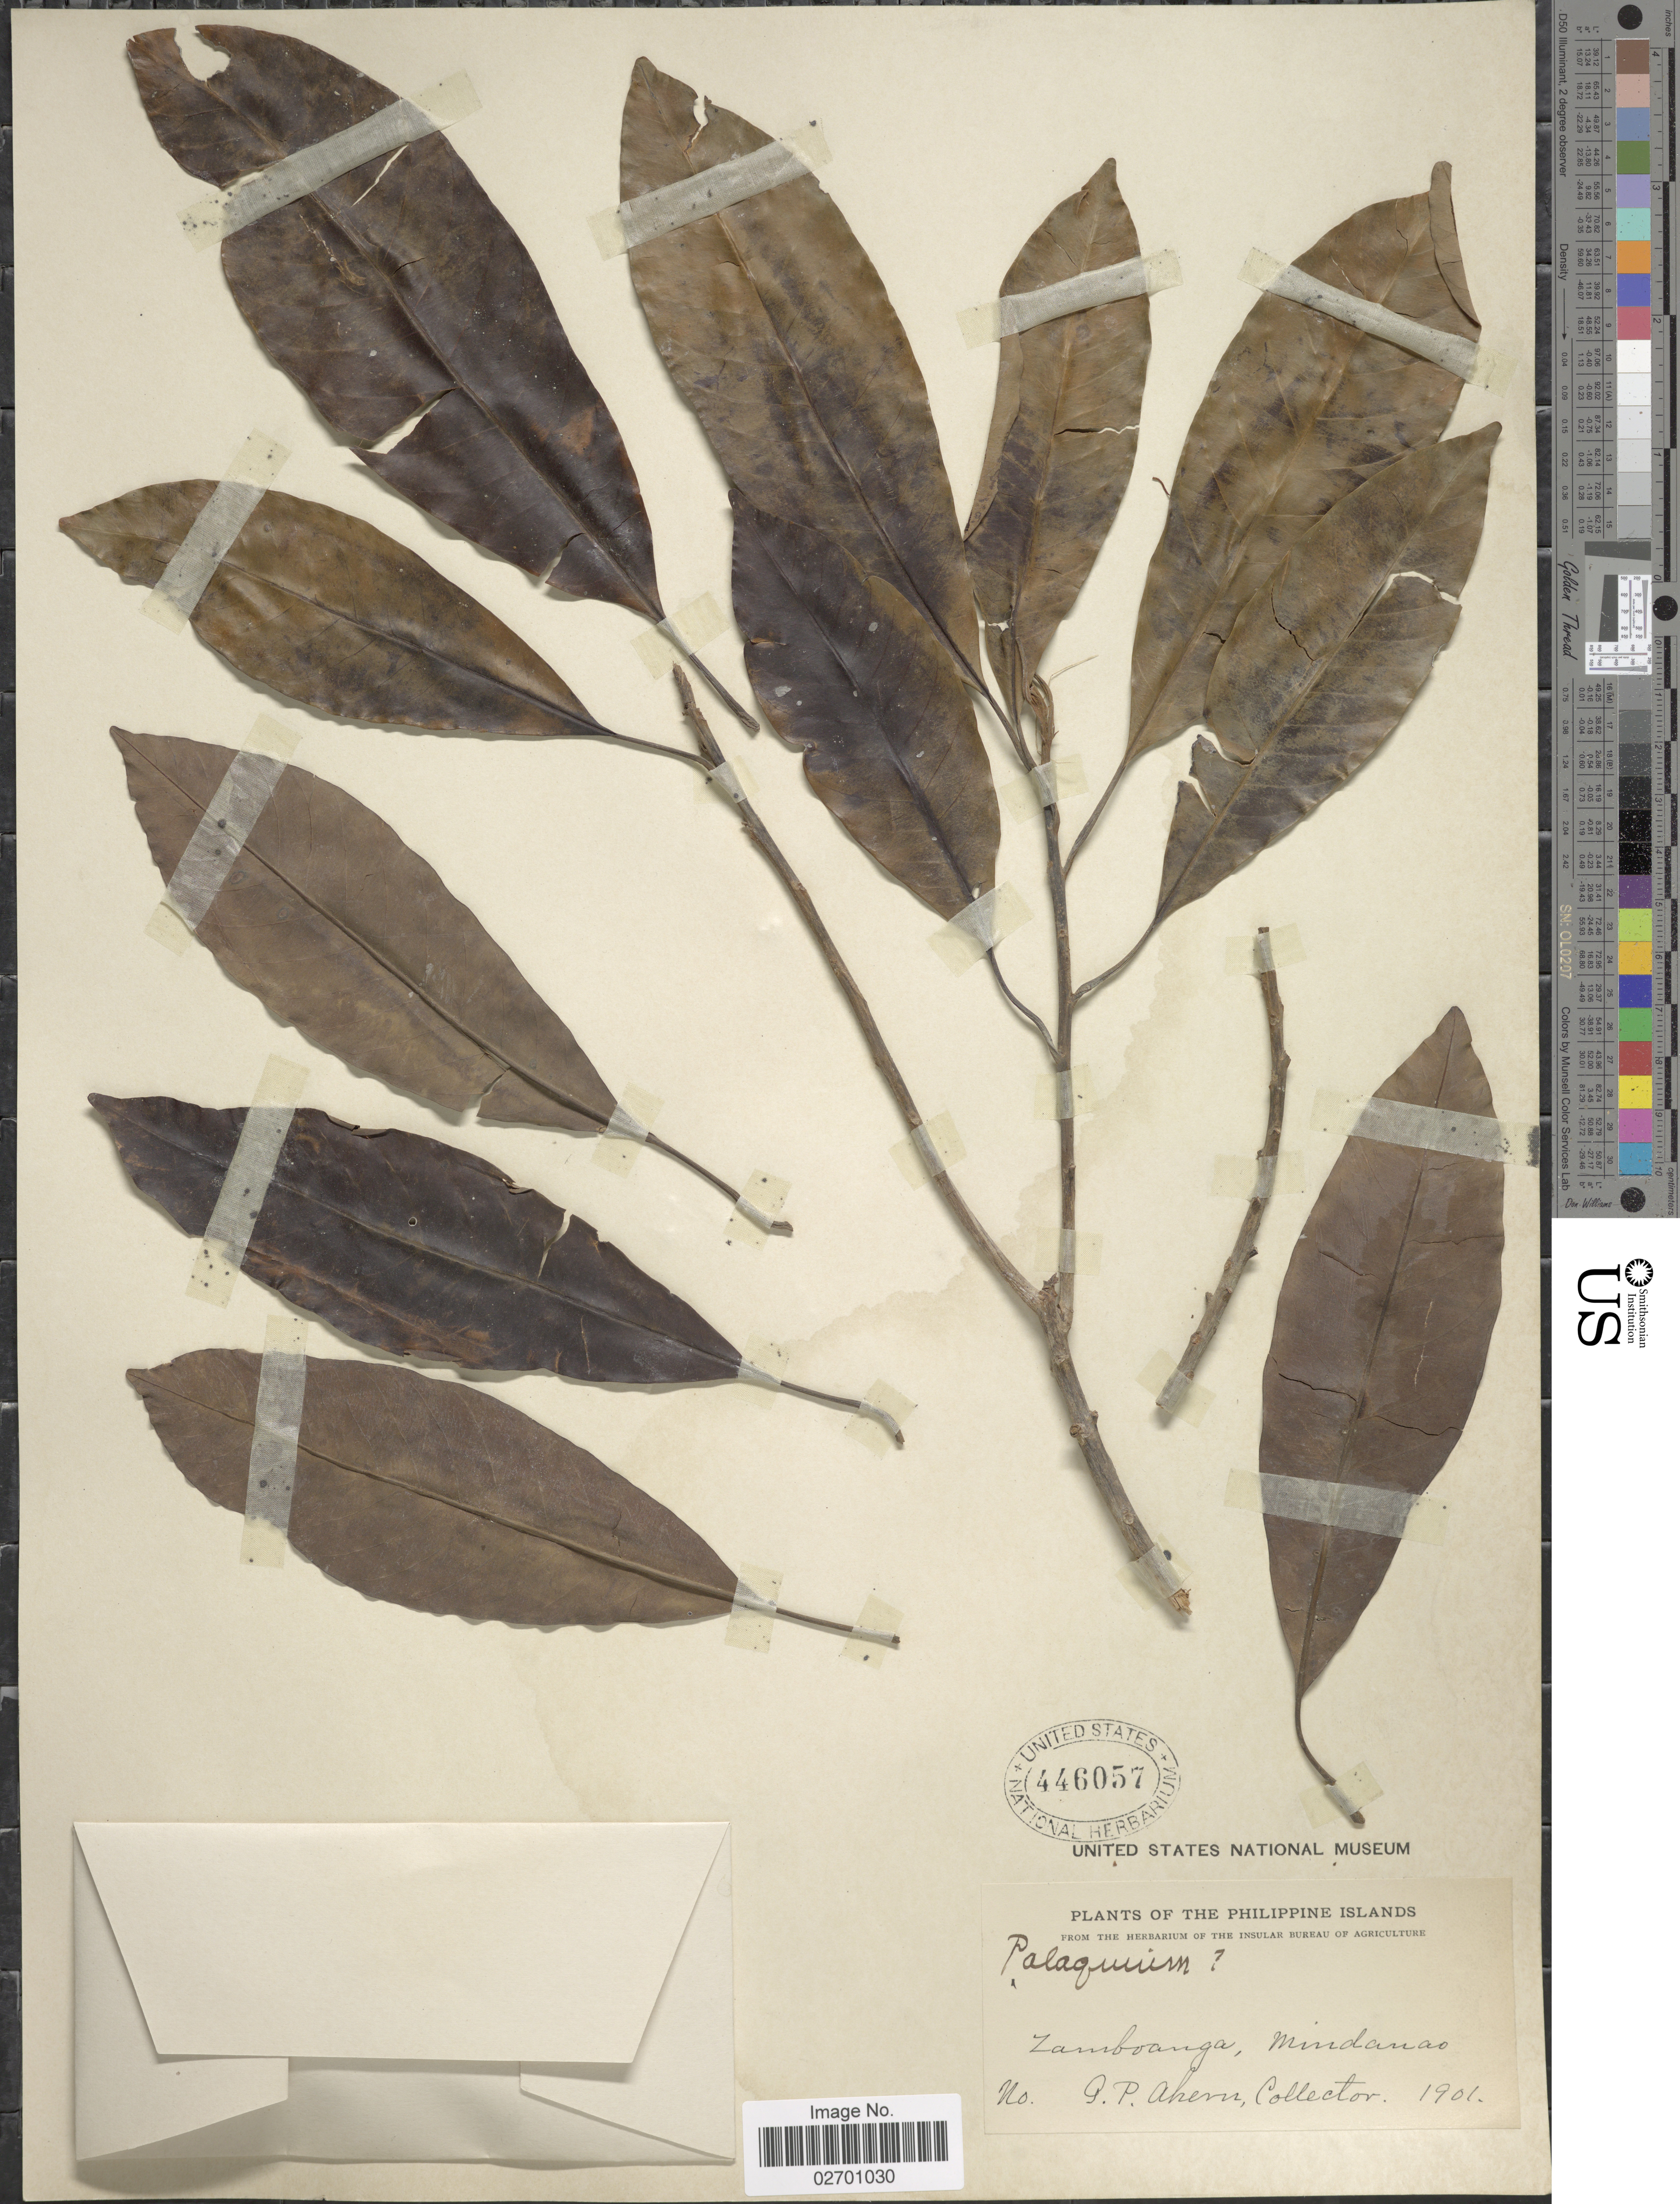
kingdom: Plantae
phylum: Tracheophyta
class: Magnoliopsida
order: Ericales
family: Sapotaceae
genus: Palaquium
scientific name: Palaquium sp.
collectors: G. Ahern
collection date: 1901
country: Philippines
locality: Philippine Islands. Zamboanga, Mindanao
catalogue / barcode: US 446057